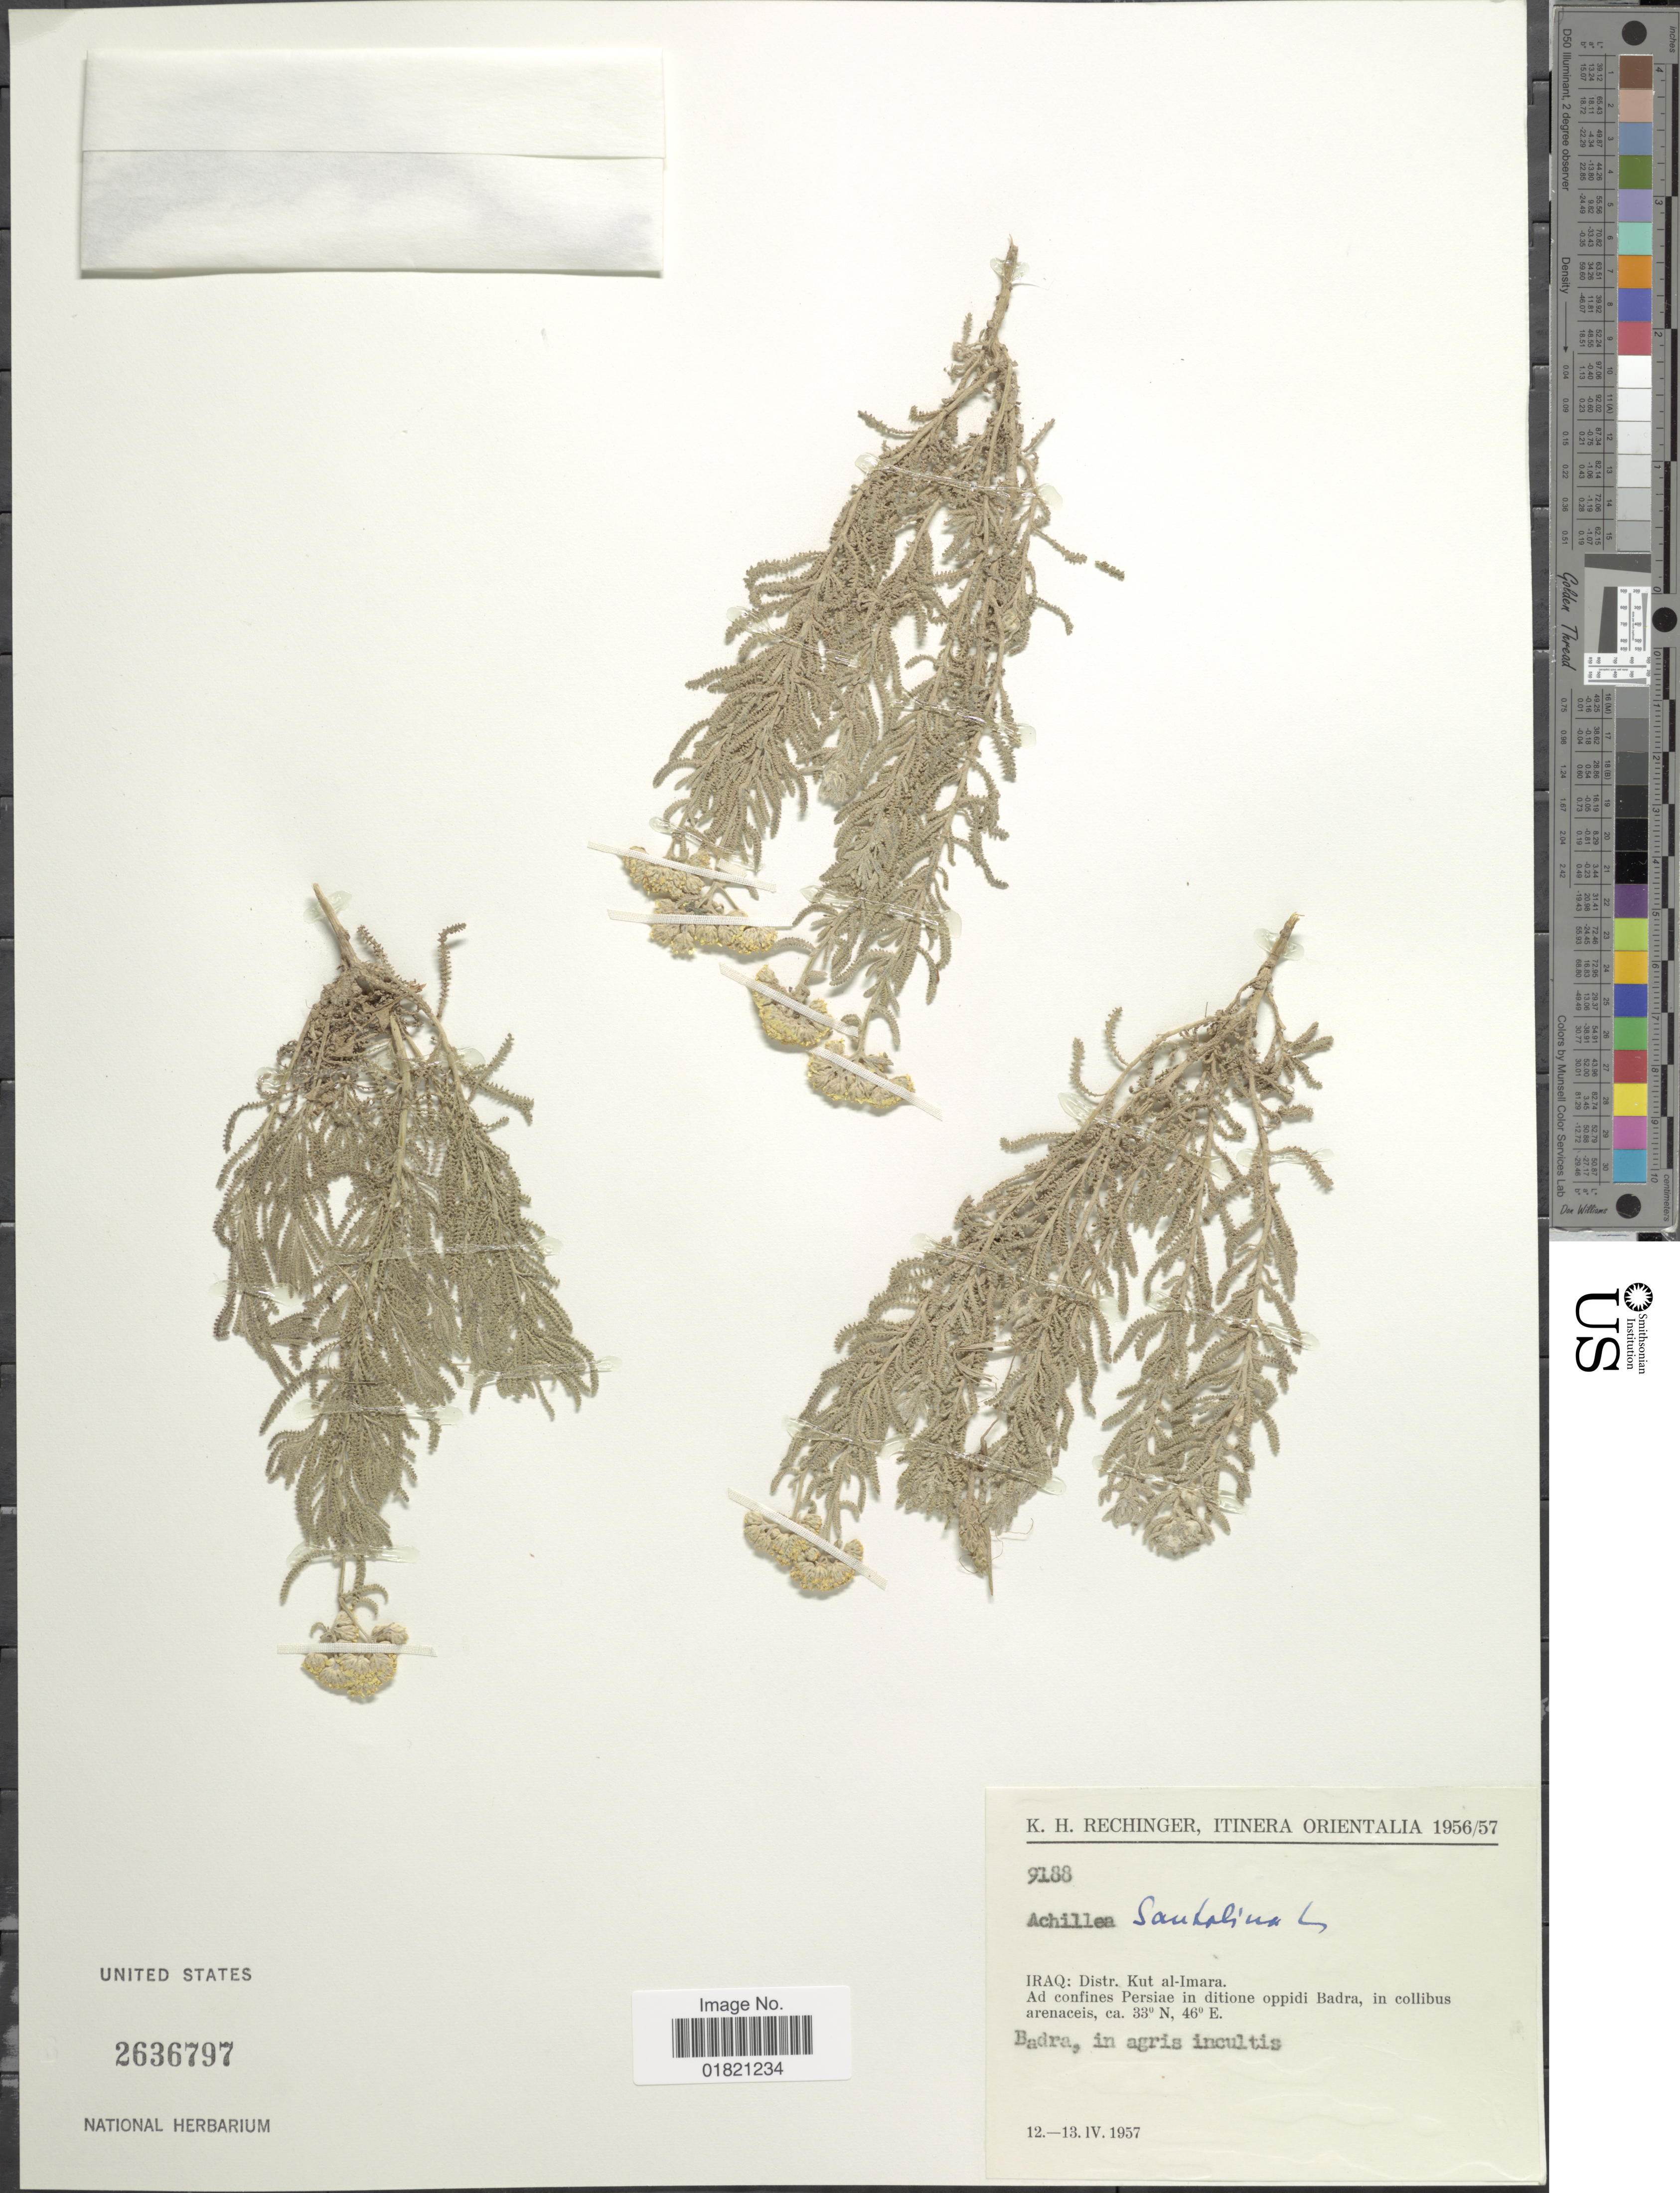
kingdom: Plantae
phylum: Tracheophyta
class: Magnoliopsida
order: Asterales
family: Asteraceae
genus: Achillea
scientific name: Achillea santolina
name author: L.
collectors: K. H. Rechinger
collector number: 9188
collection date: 1957-04-12/1957-04-13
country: Iraq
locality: Distr. Kut al-Imara. Badra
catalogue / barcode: US 2636797